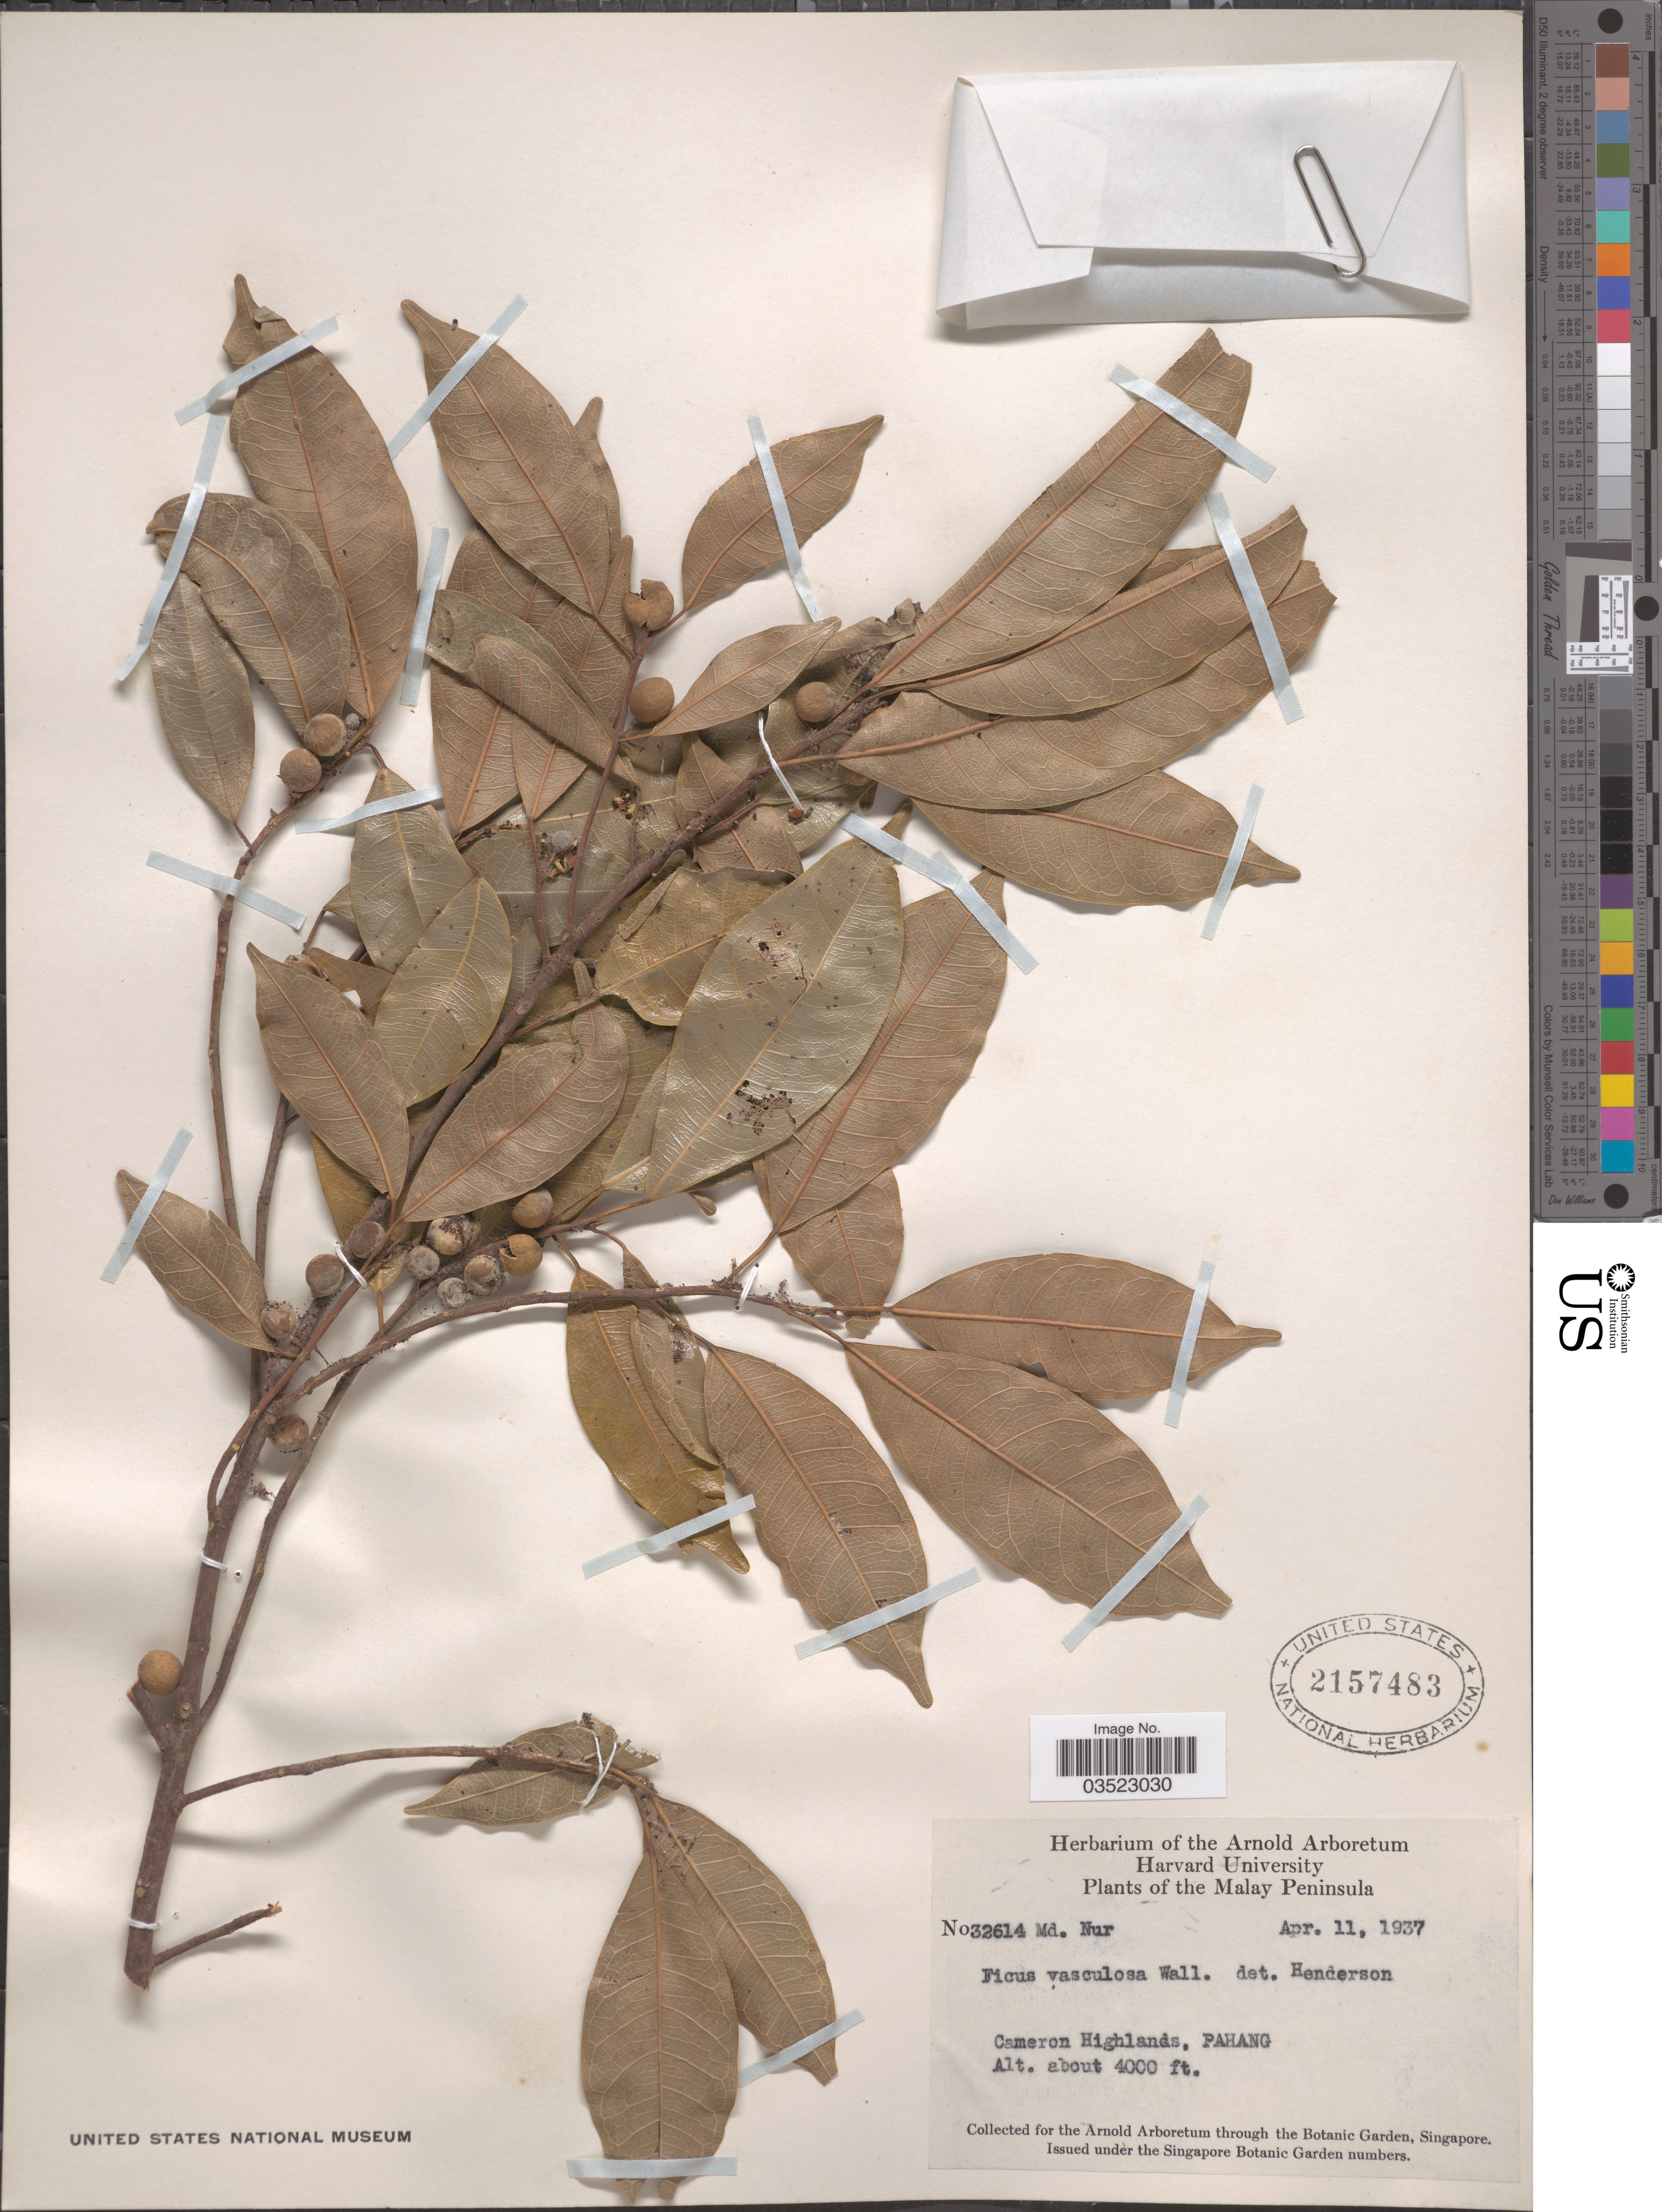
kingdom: Plantae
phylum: Tracheophyta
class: Magnoliopsida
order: Rosales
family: Moraceae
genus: Ficus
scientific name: Ficus vasculosa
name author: Wall. ex Miq.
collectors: M. Nur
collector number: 32614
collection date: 1937-04-11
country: Malaysia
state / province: Pahang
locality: The Malay Peninsula. Cameron Highlands.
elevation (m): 1219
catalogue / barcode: US 2157483